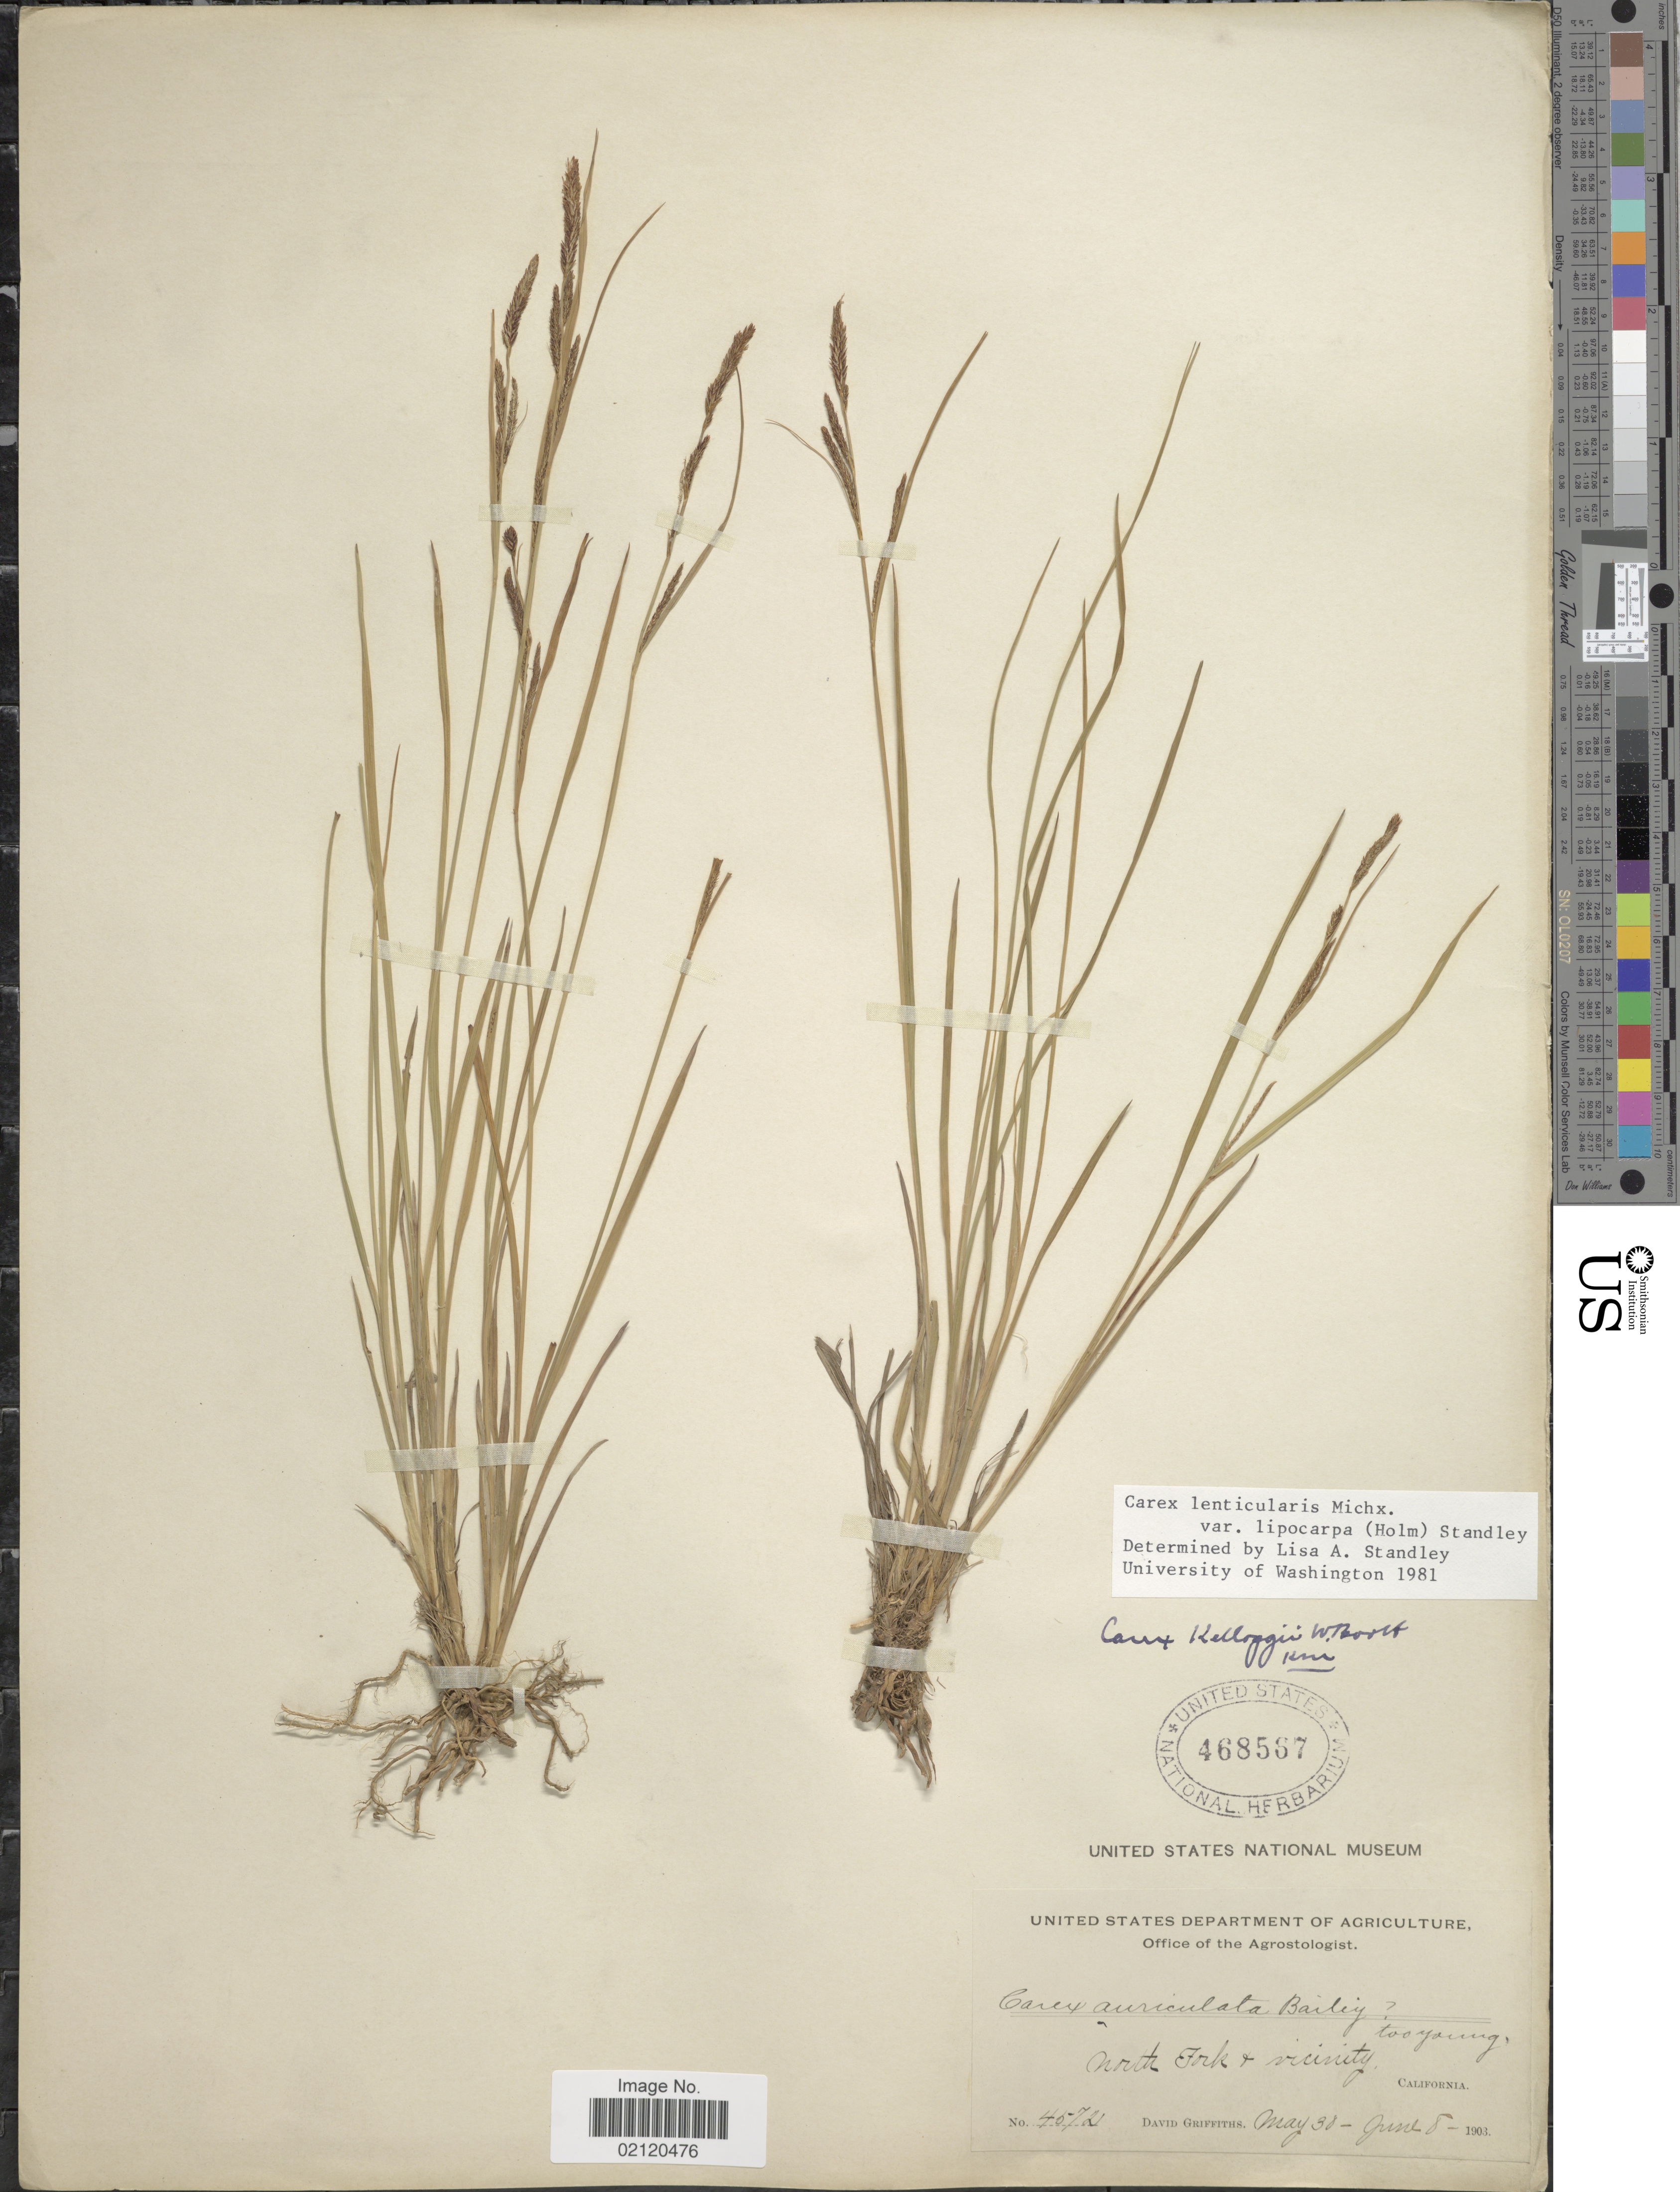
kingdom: Plantae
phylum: Tracheophyta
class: Liliopsida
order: Poales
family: Cyperaceae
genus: Carex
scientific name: Carex kelloggii var. kelloggii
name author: W. Boott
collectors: D. Griffiths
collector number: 4572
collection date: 1903-05-30/1903-06-08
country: United States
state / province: California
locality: North Fork & Vicinity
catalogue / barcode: US 468567